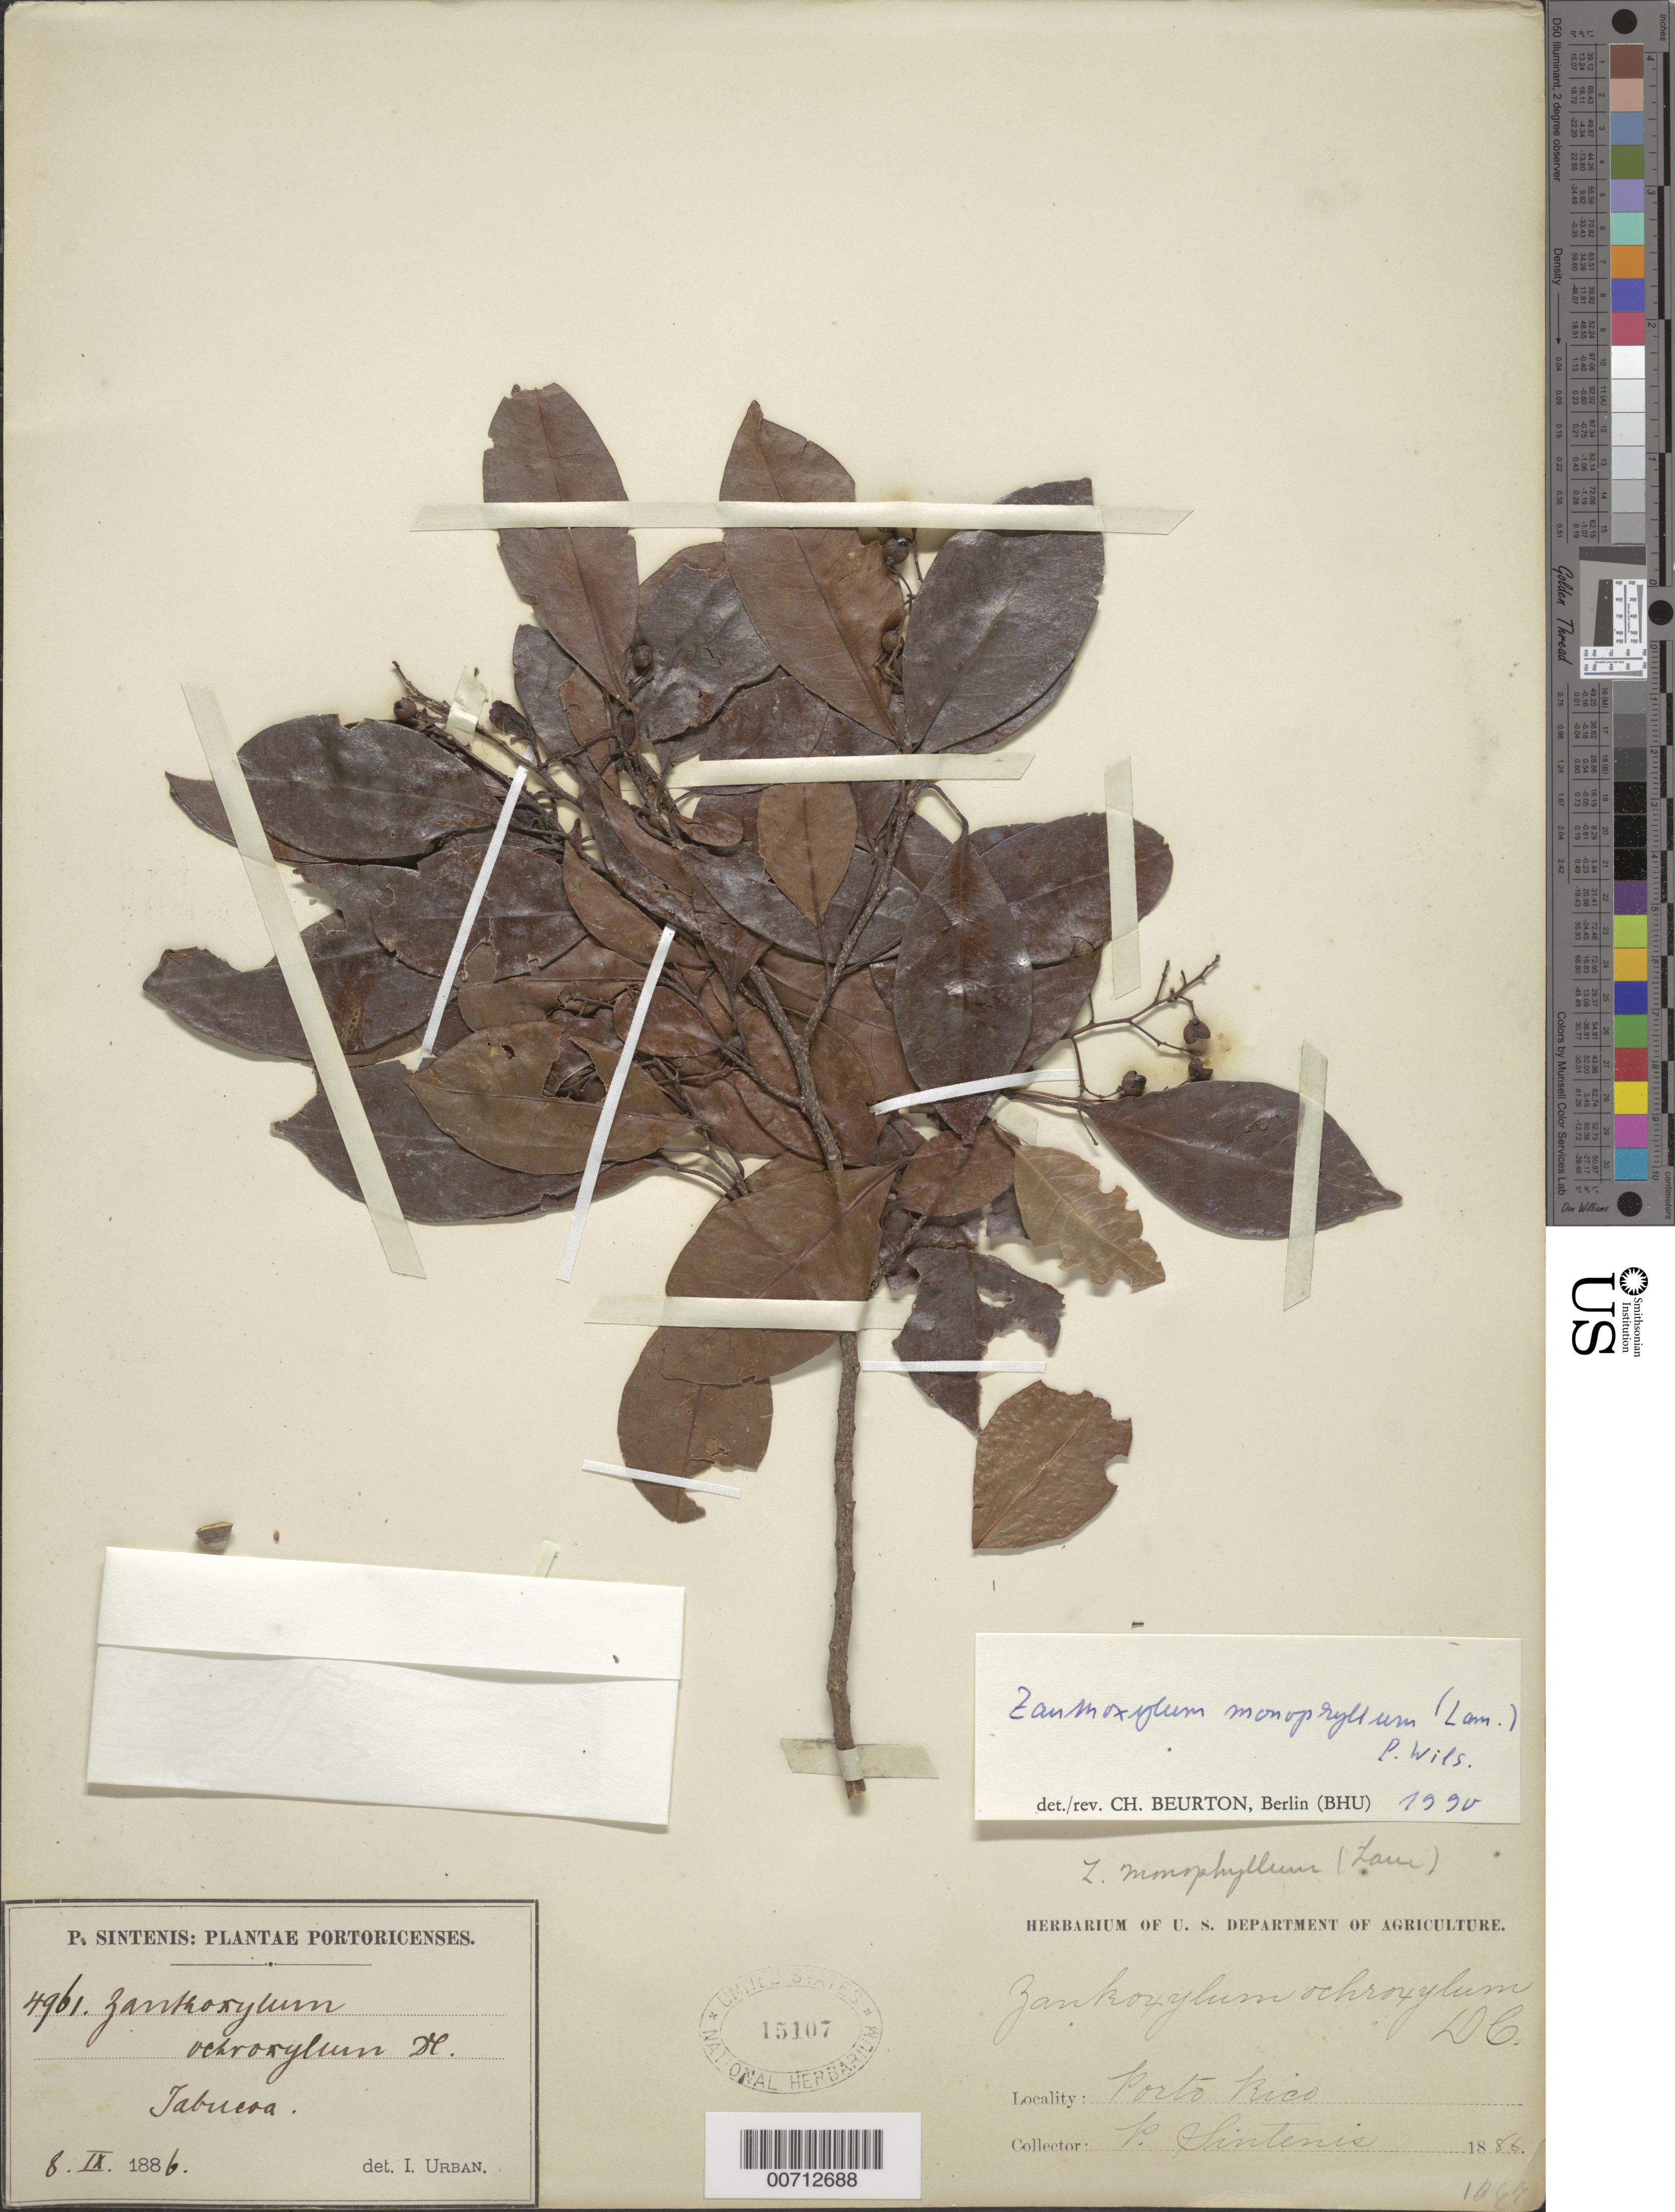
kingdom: Plantae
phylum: Tracheophyta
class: Magnoliopsida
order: Sapindales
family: Rutaceae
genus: Zanthoxylum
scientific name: Zanthoxylum monophyllum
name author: (Lam.) P. Wilson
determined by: Beurton, CH., (BHU), Museum fur Naturkunde der Humboldt Universitat zu Berlin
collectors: P. Sintenis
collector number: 4961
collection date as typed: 08 Sep 1886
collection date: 1886-09-08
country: Puerto Rico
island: Greater Antilles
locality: Jabucoa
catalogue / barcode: US 15107